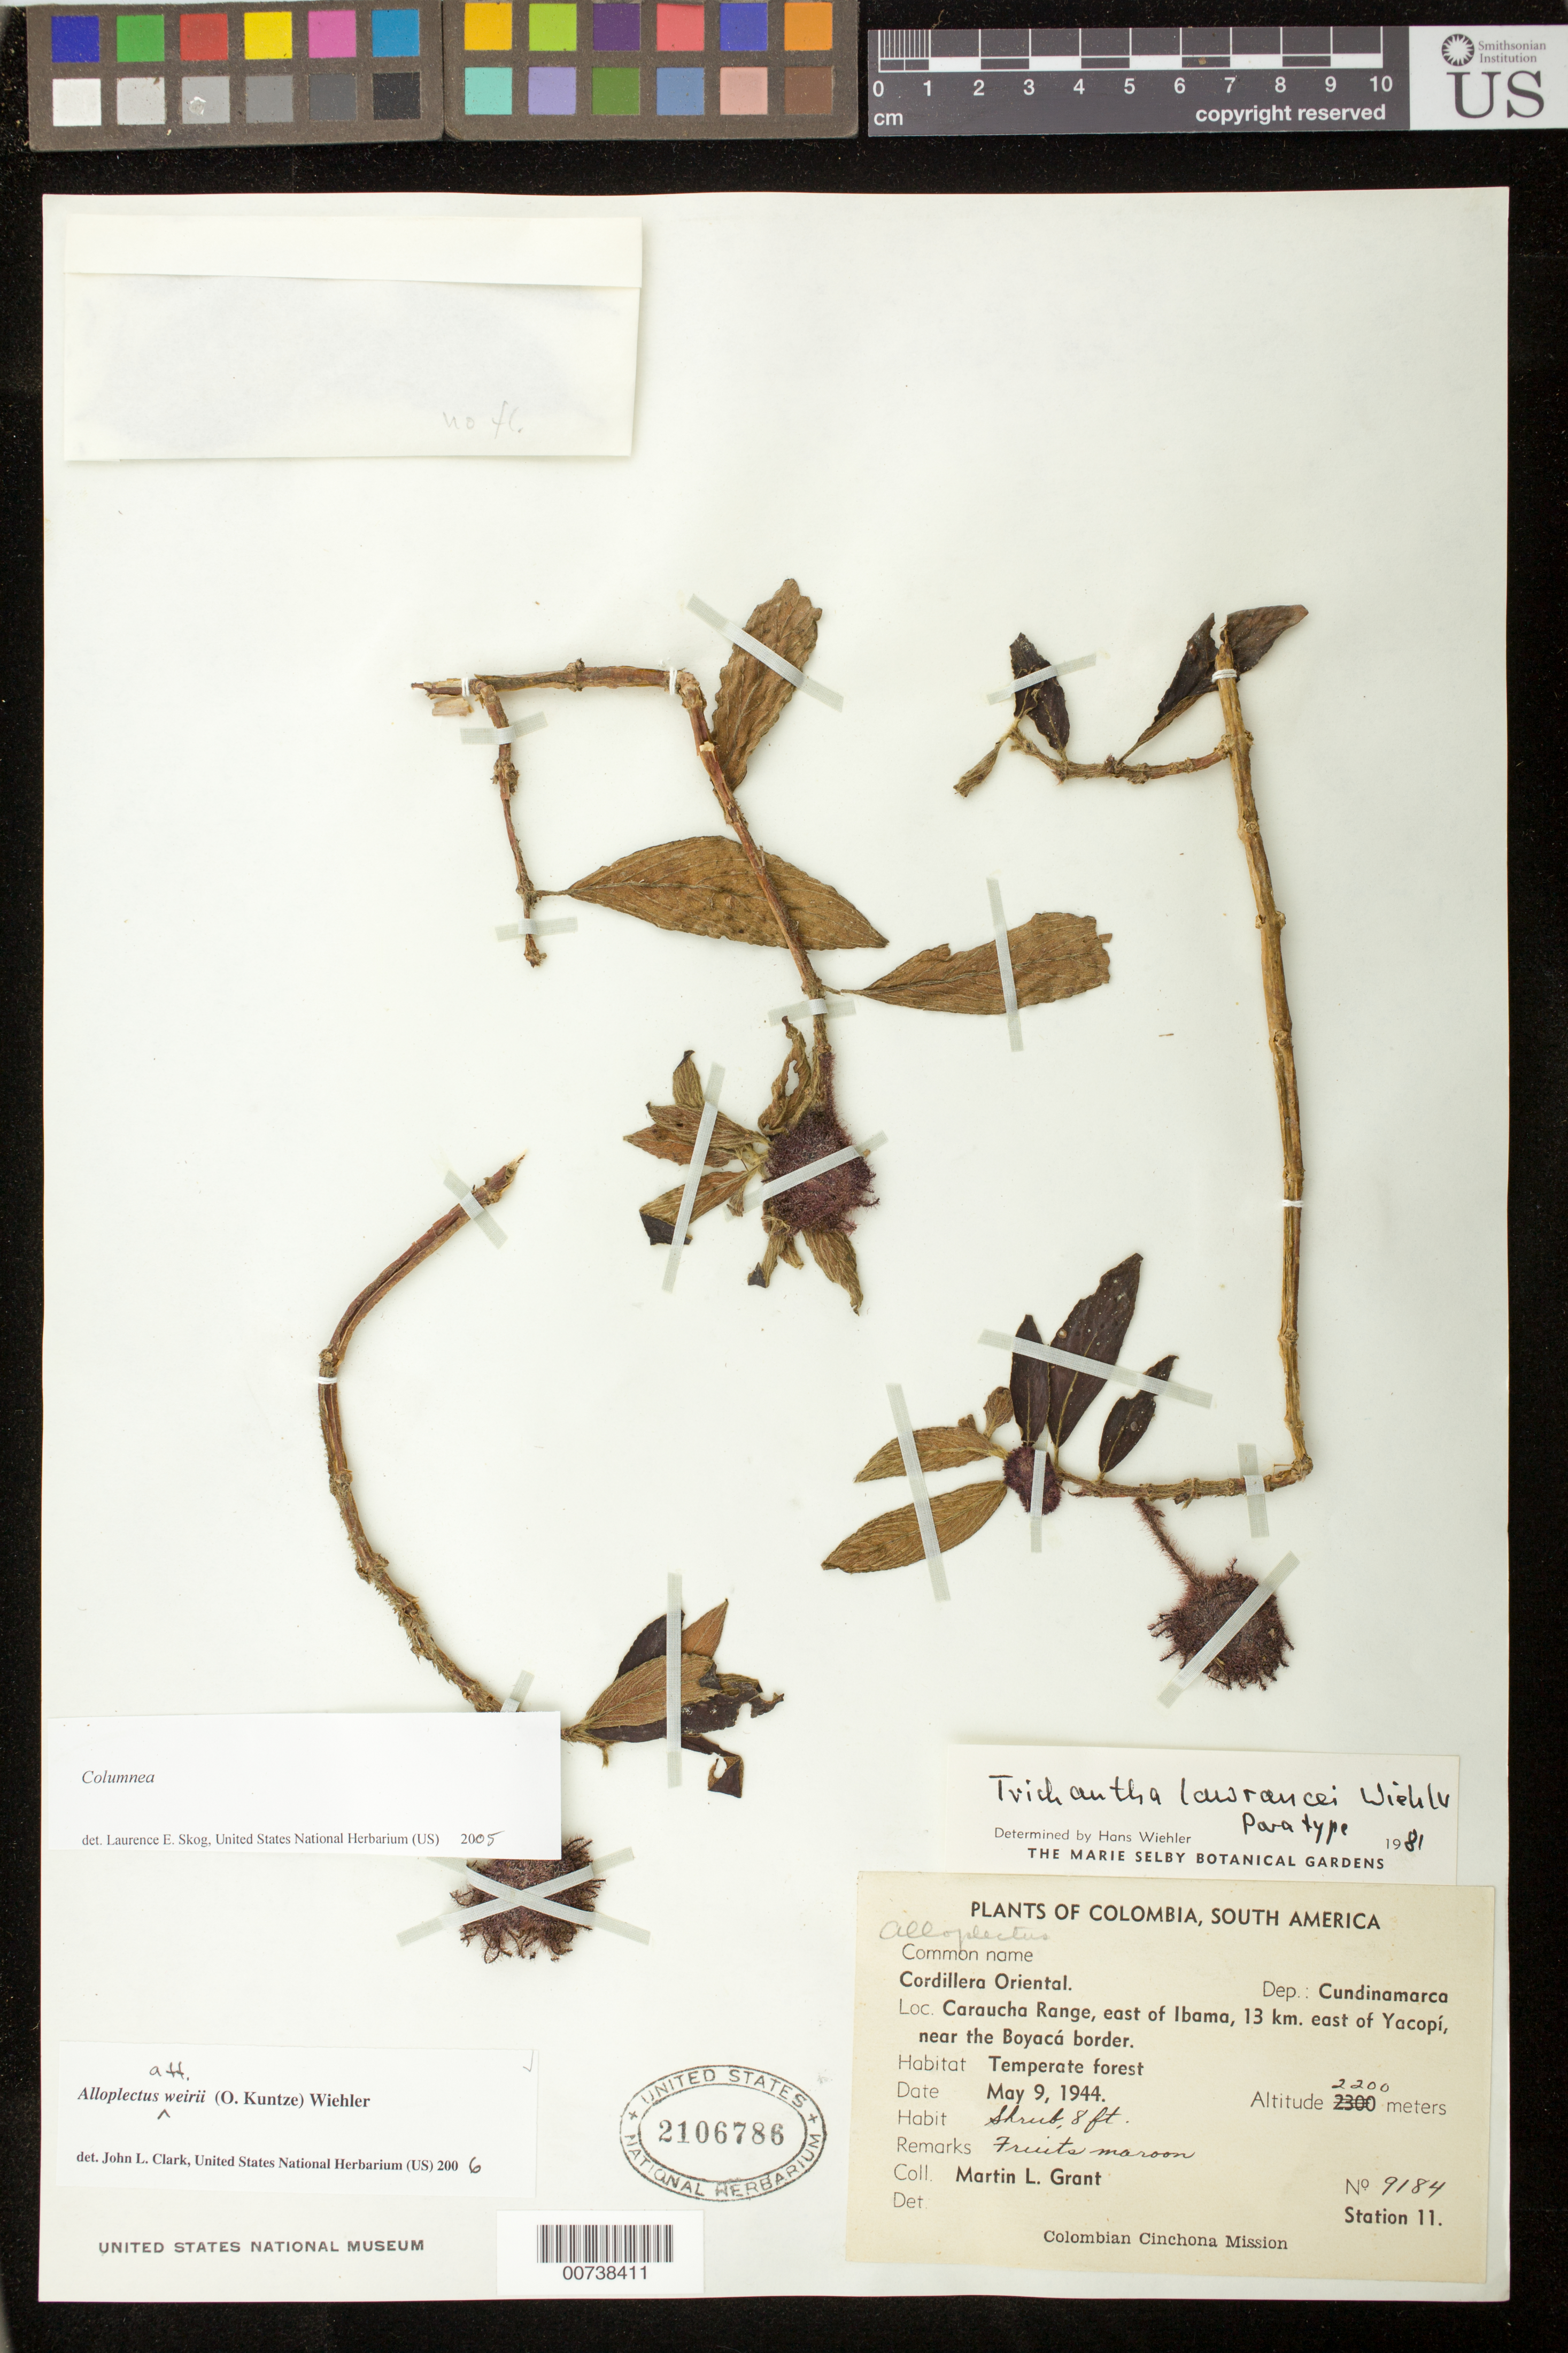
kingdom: Plantae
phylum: Tracheophyta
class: Magnoliopsida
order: Lamiales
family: Gesneriaceae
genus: Alloplectus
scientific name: Alloplectus weirii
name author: (Kuntze) Wiehler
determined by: Clark, J. L., (SEL), The Marie Selby Botanical Garden (UNITED STATES)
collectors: M. L. Grant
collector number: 9184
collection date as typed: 09 May 1944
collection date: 1944-05-09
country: Colombia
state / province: Cundinamarca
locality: Cordillera Oriental; Caraucha Range, E of Ibama, 13 km E of Yacopi, near the Boyacá border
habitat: Temperate forest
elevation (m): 2200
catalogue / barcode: US 2106786